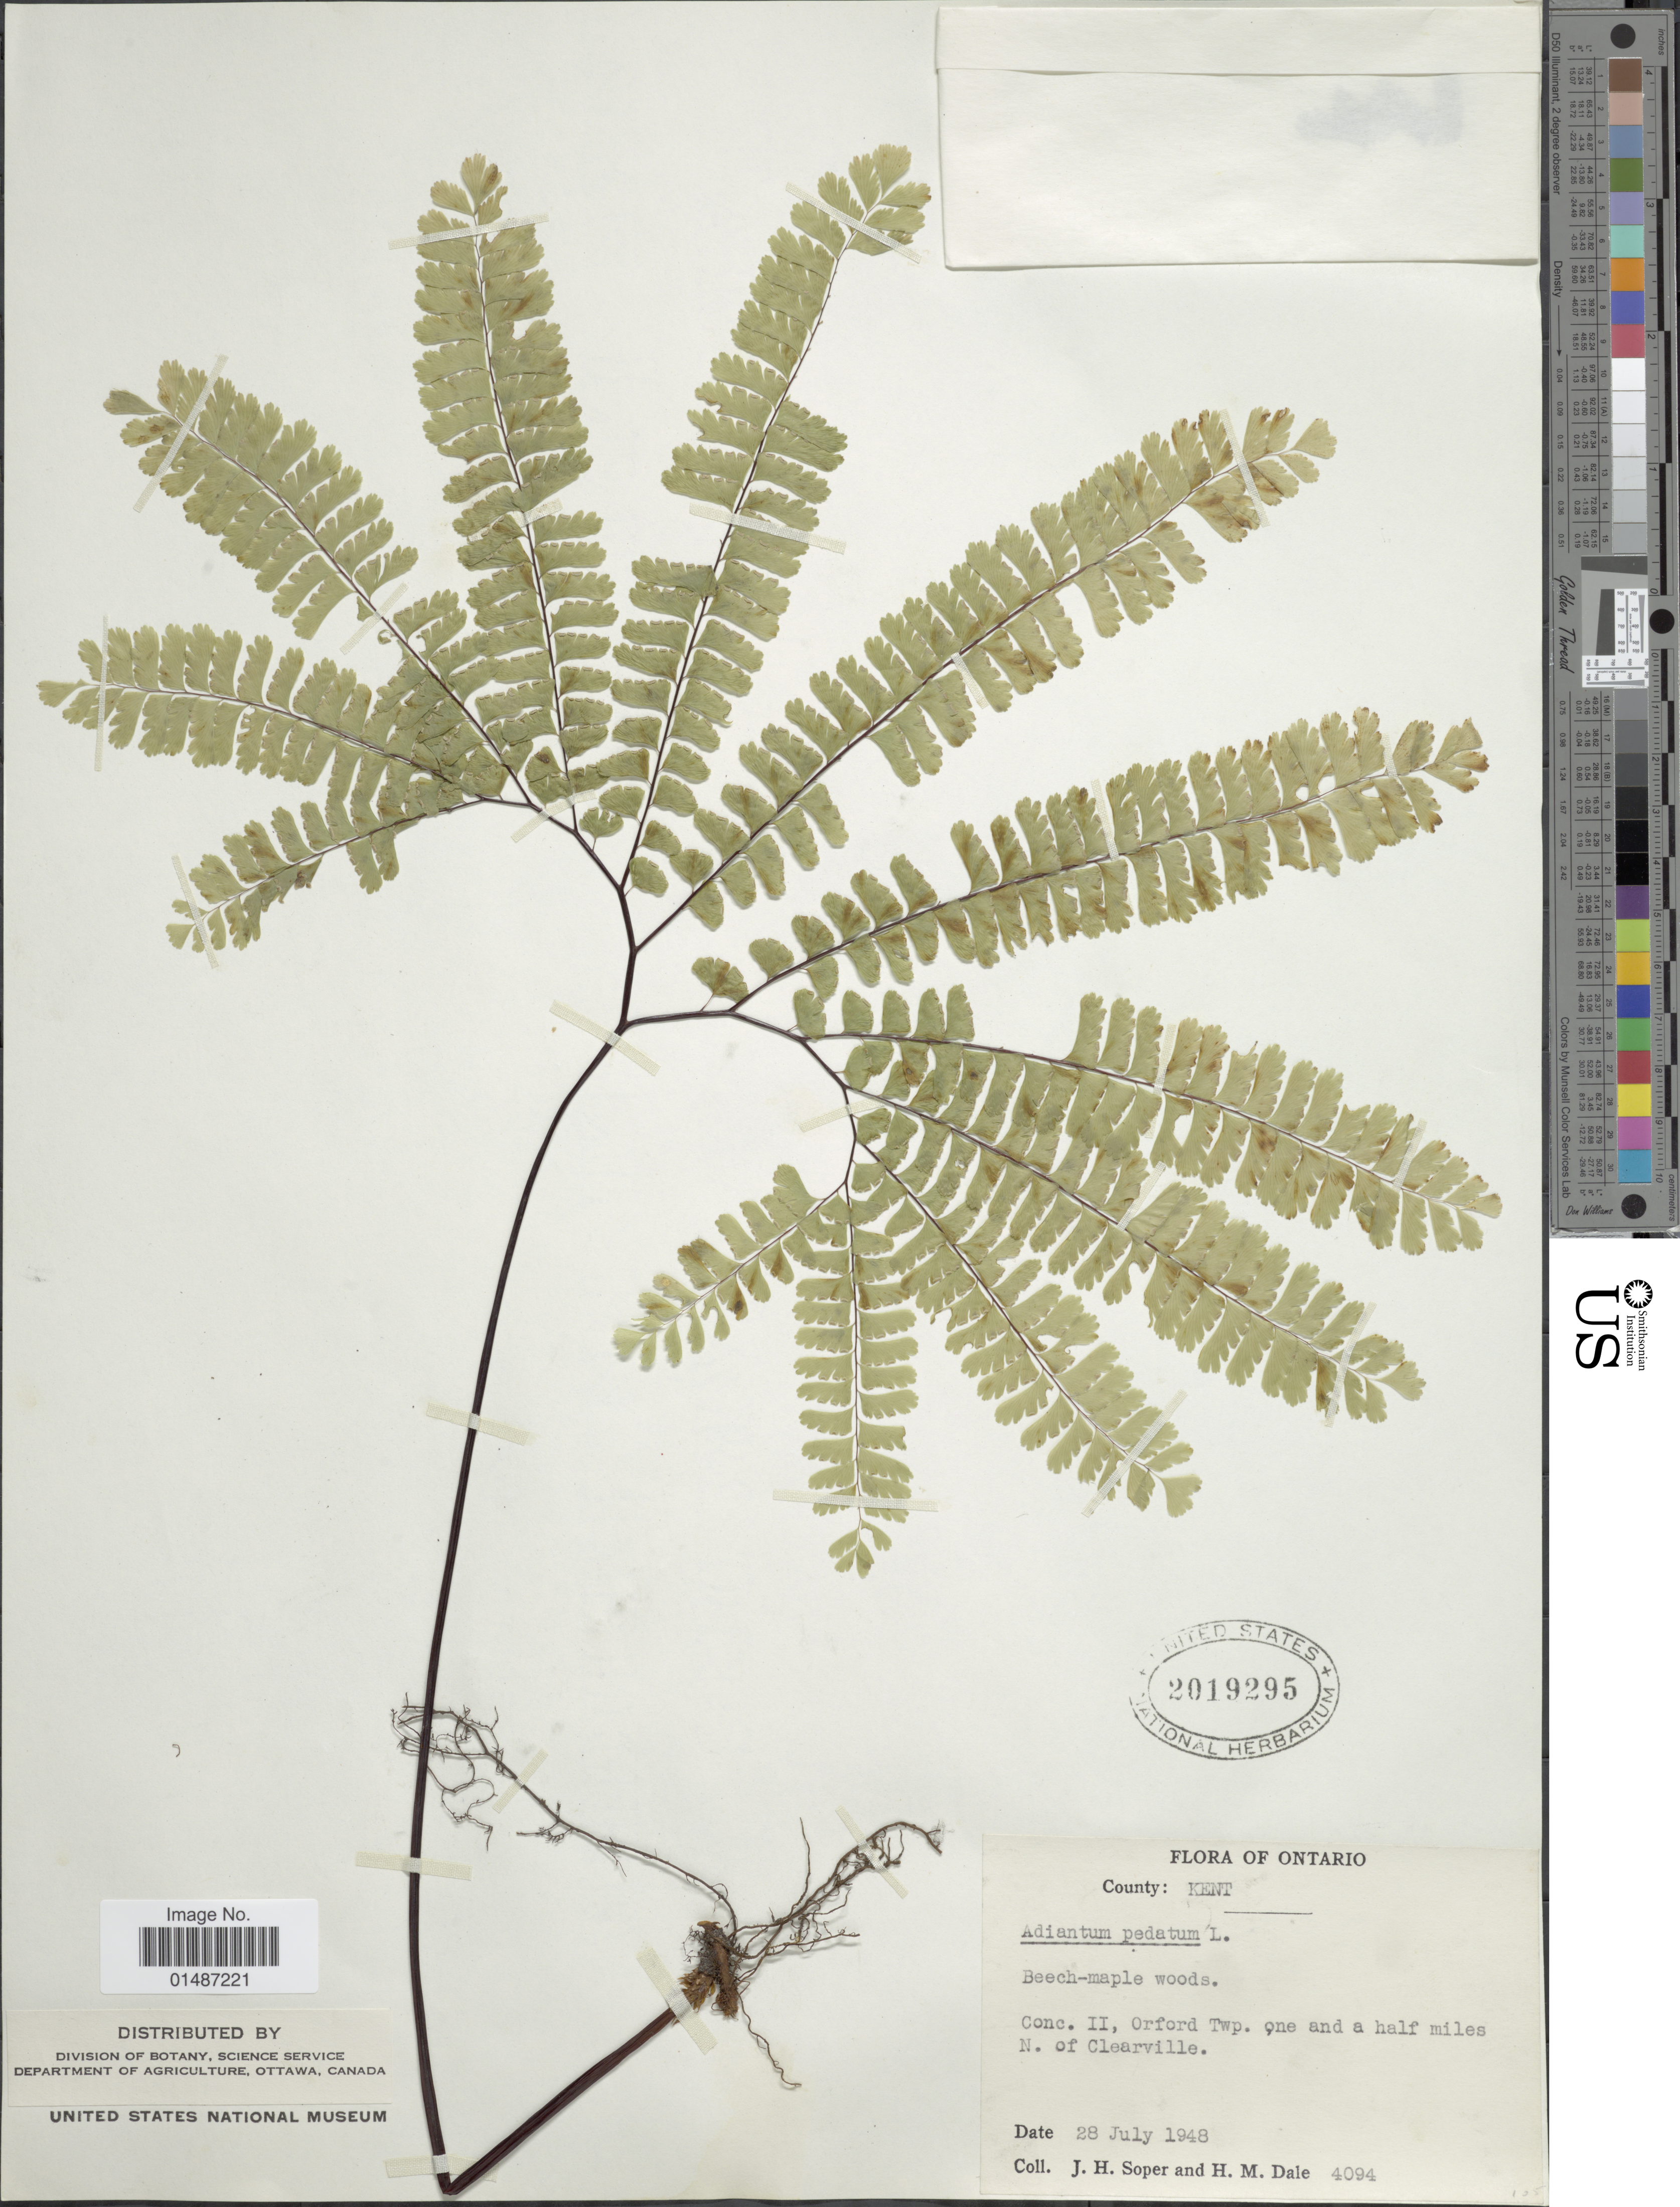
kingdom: Plantae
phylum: Tracheophyta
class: Polypodiopsida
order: Polypodiales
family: Pteridaceae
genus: Adiantum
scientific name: Adiantum pedatum var. pedatum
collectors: J. H. Soper & H. M. Dale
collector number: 4094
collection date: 1948-07-28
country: Canada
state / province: Ontario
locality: County: Kent. Conc. II, Orford Twp. one and a half miles N. of Clearville.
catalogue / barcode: US 2019295